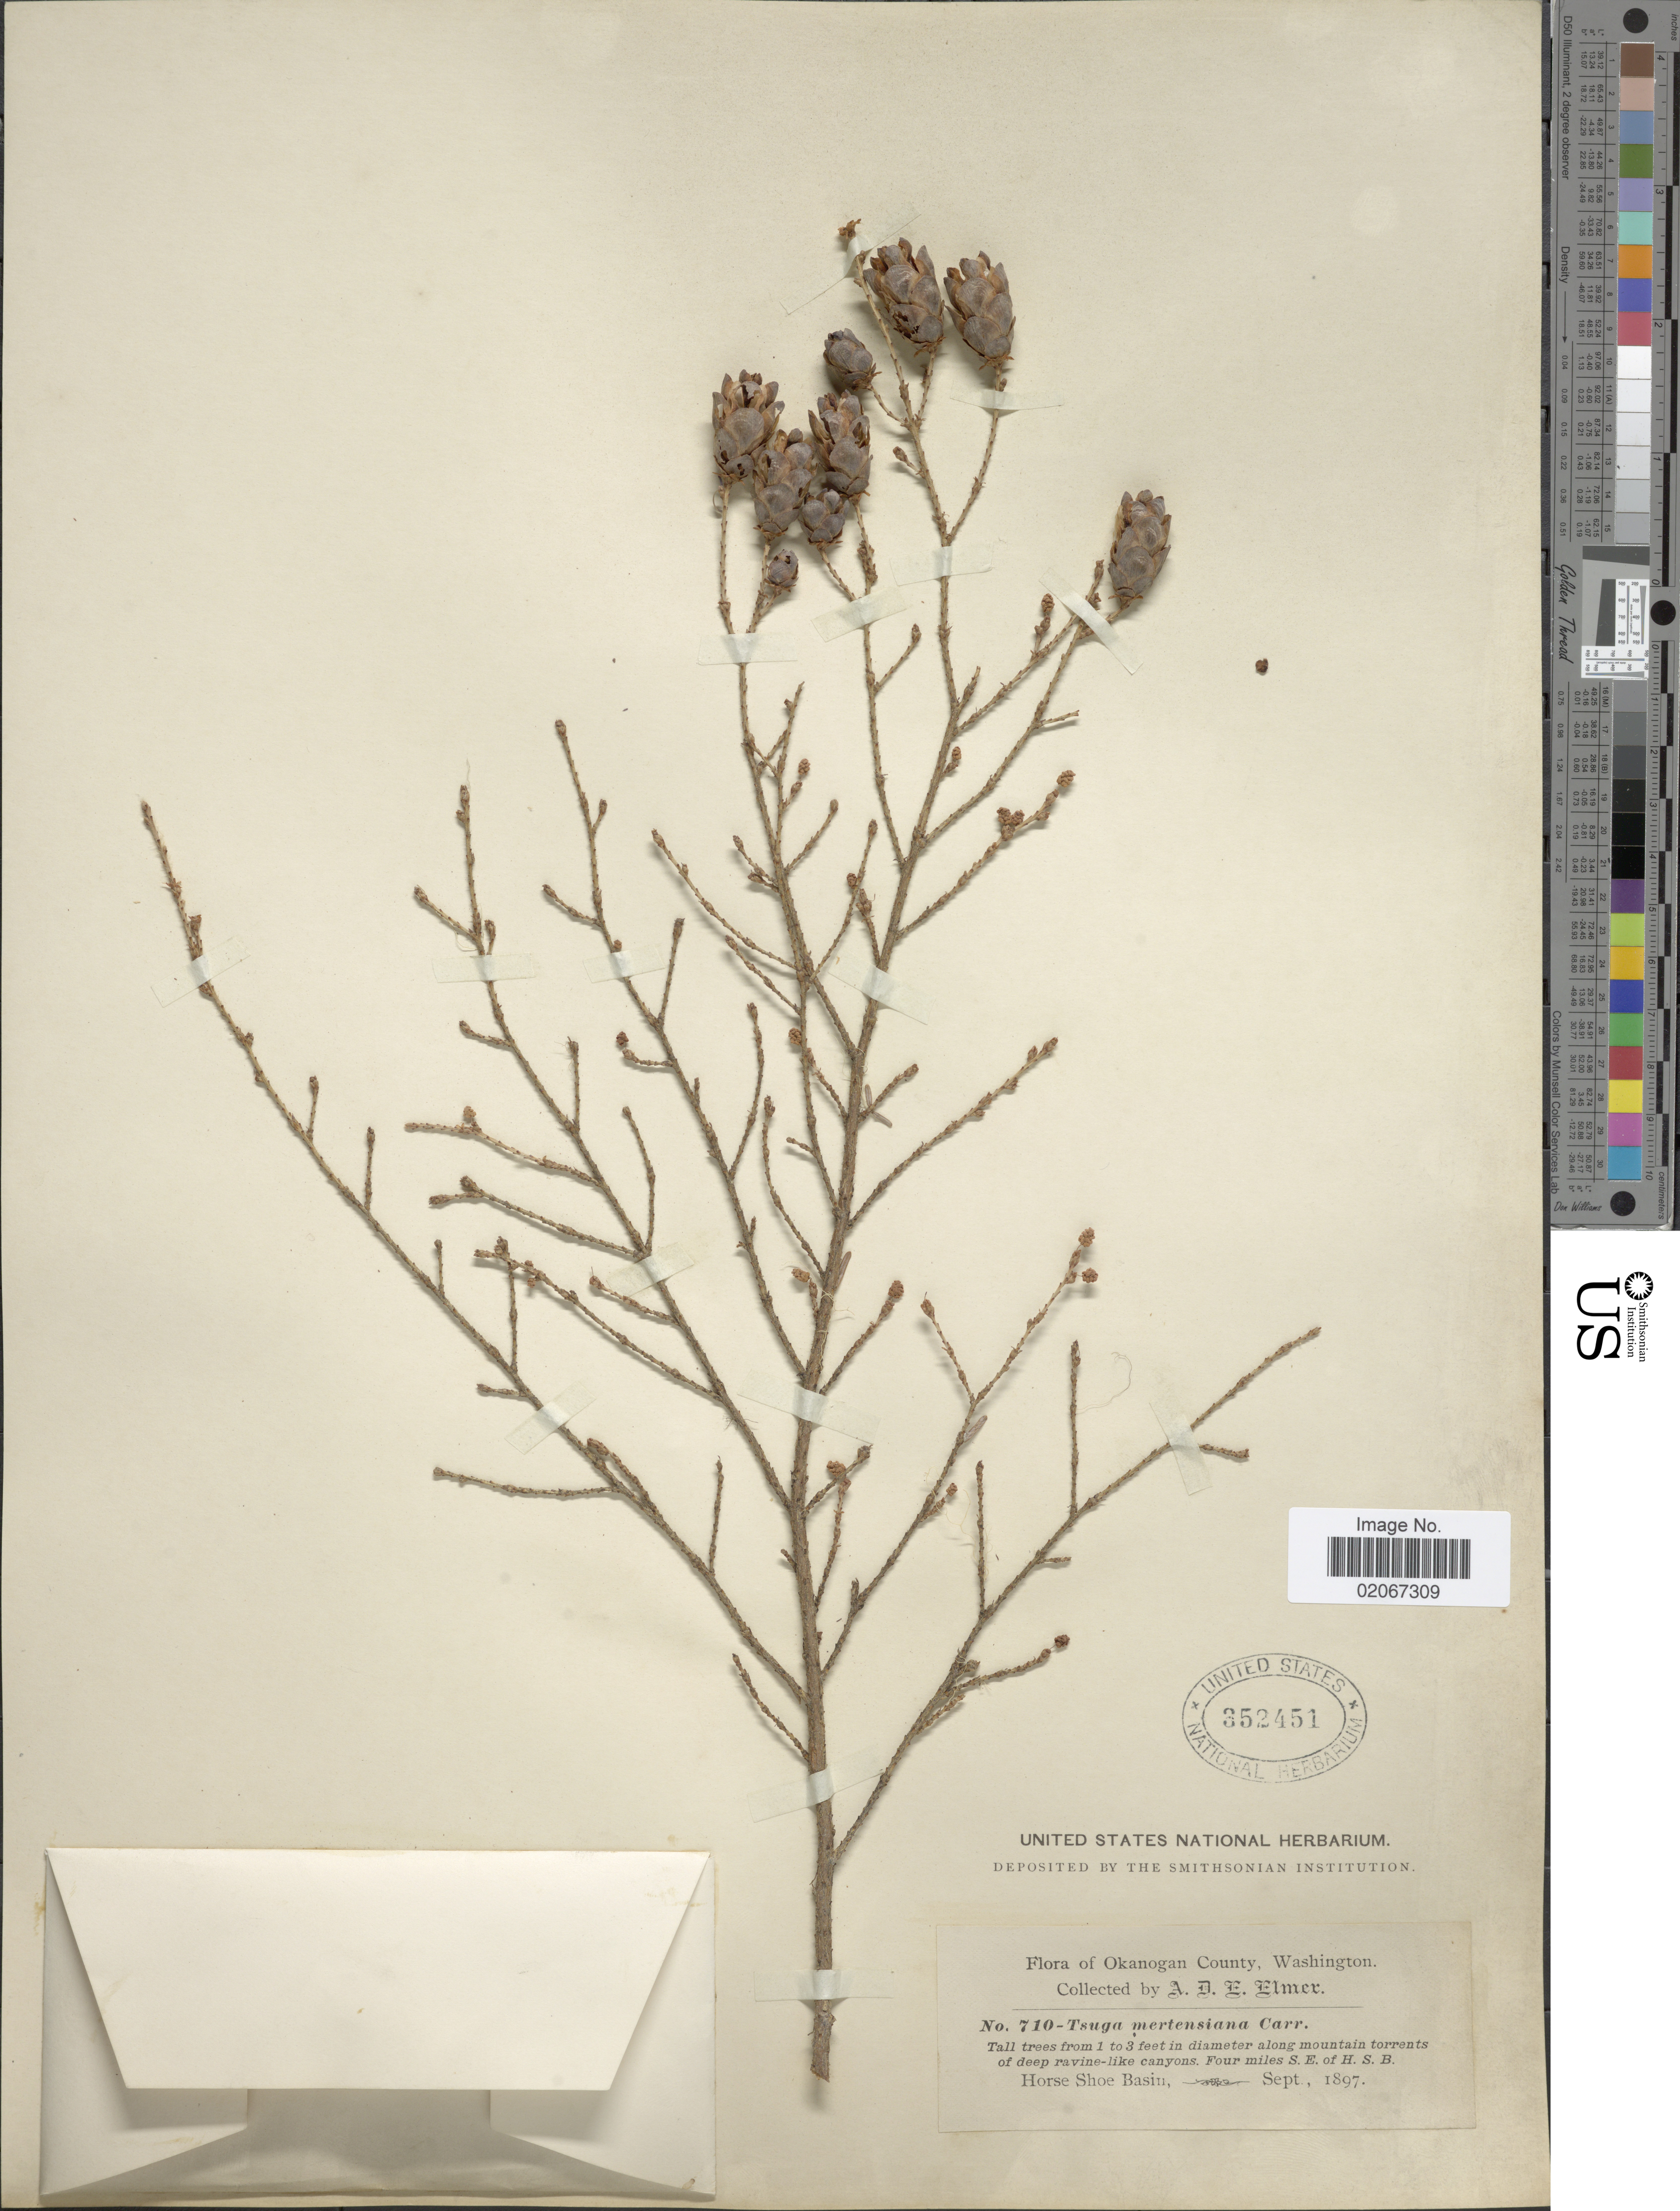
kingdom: Plantae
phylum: Tracheophyta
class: Pinopsida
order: Pinales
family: Pinaceae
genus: Tsuga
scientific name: Tsuga heterophylla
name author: (Raf.) Sarg.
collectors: A. D. E. Elmer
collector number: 710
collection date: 1897-09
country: United States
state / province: Washington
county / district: Okanogan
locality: Okanogan County, Washington. Four miles S.E. of H.S.B. Horse Shoe Basin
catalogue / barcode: US 352451